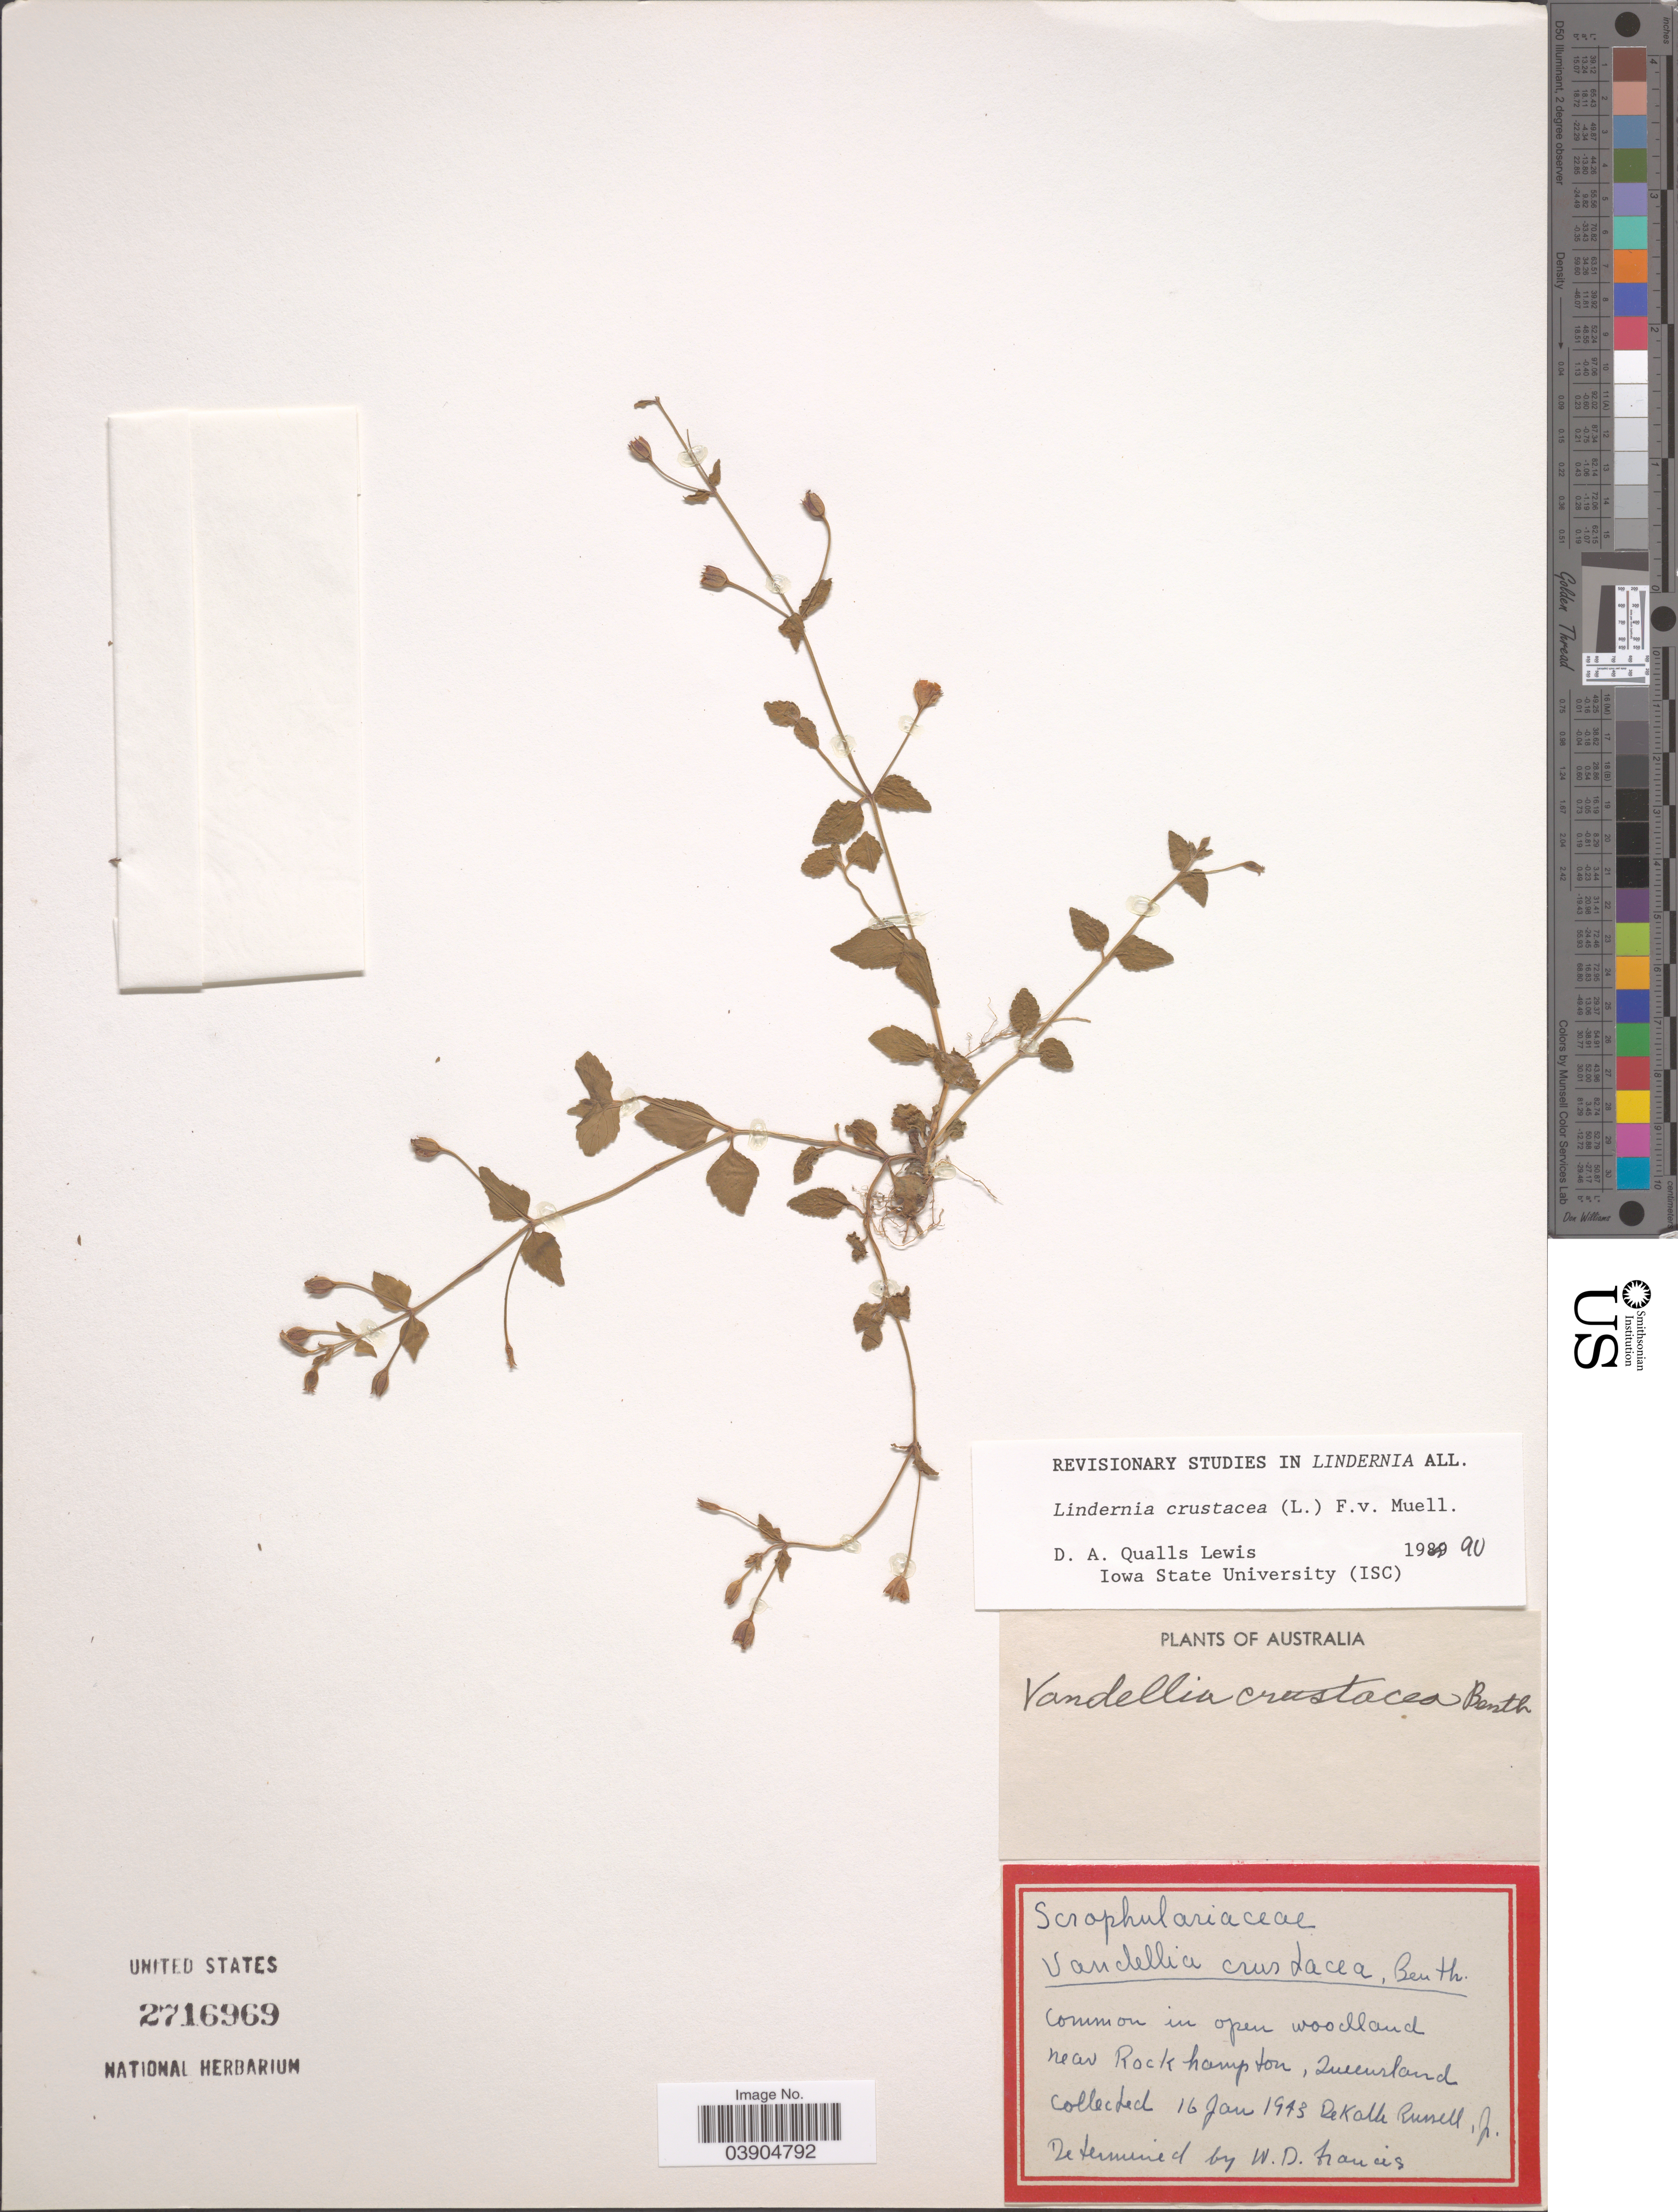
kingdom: Plantae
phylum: Tracheophyta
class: Magnoliopsida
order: Lamiales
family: Linderniaceae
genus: Lindernia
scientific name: Lindernia crustacea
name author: (L.) F. Muell.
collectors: D. K. Russell Jr.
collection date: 1943-01-16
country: Australia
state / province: Queensland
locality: Near Rockhampton.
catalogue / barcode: US 2716969